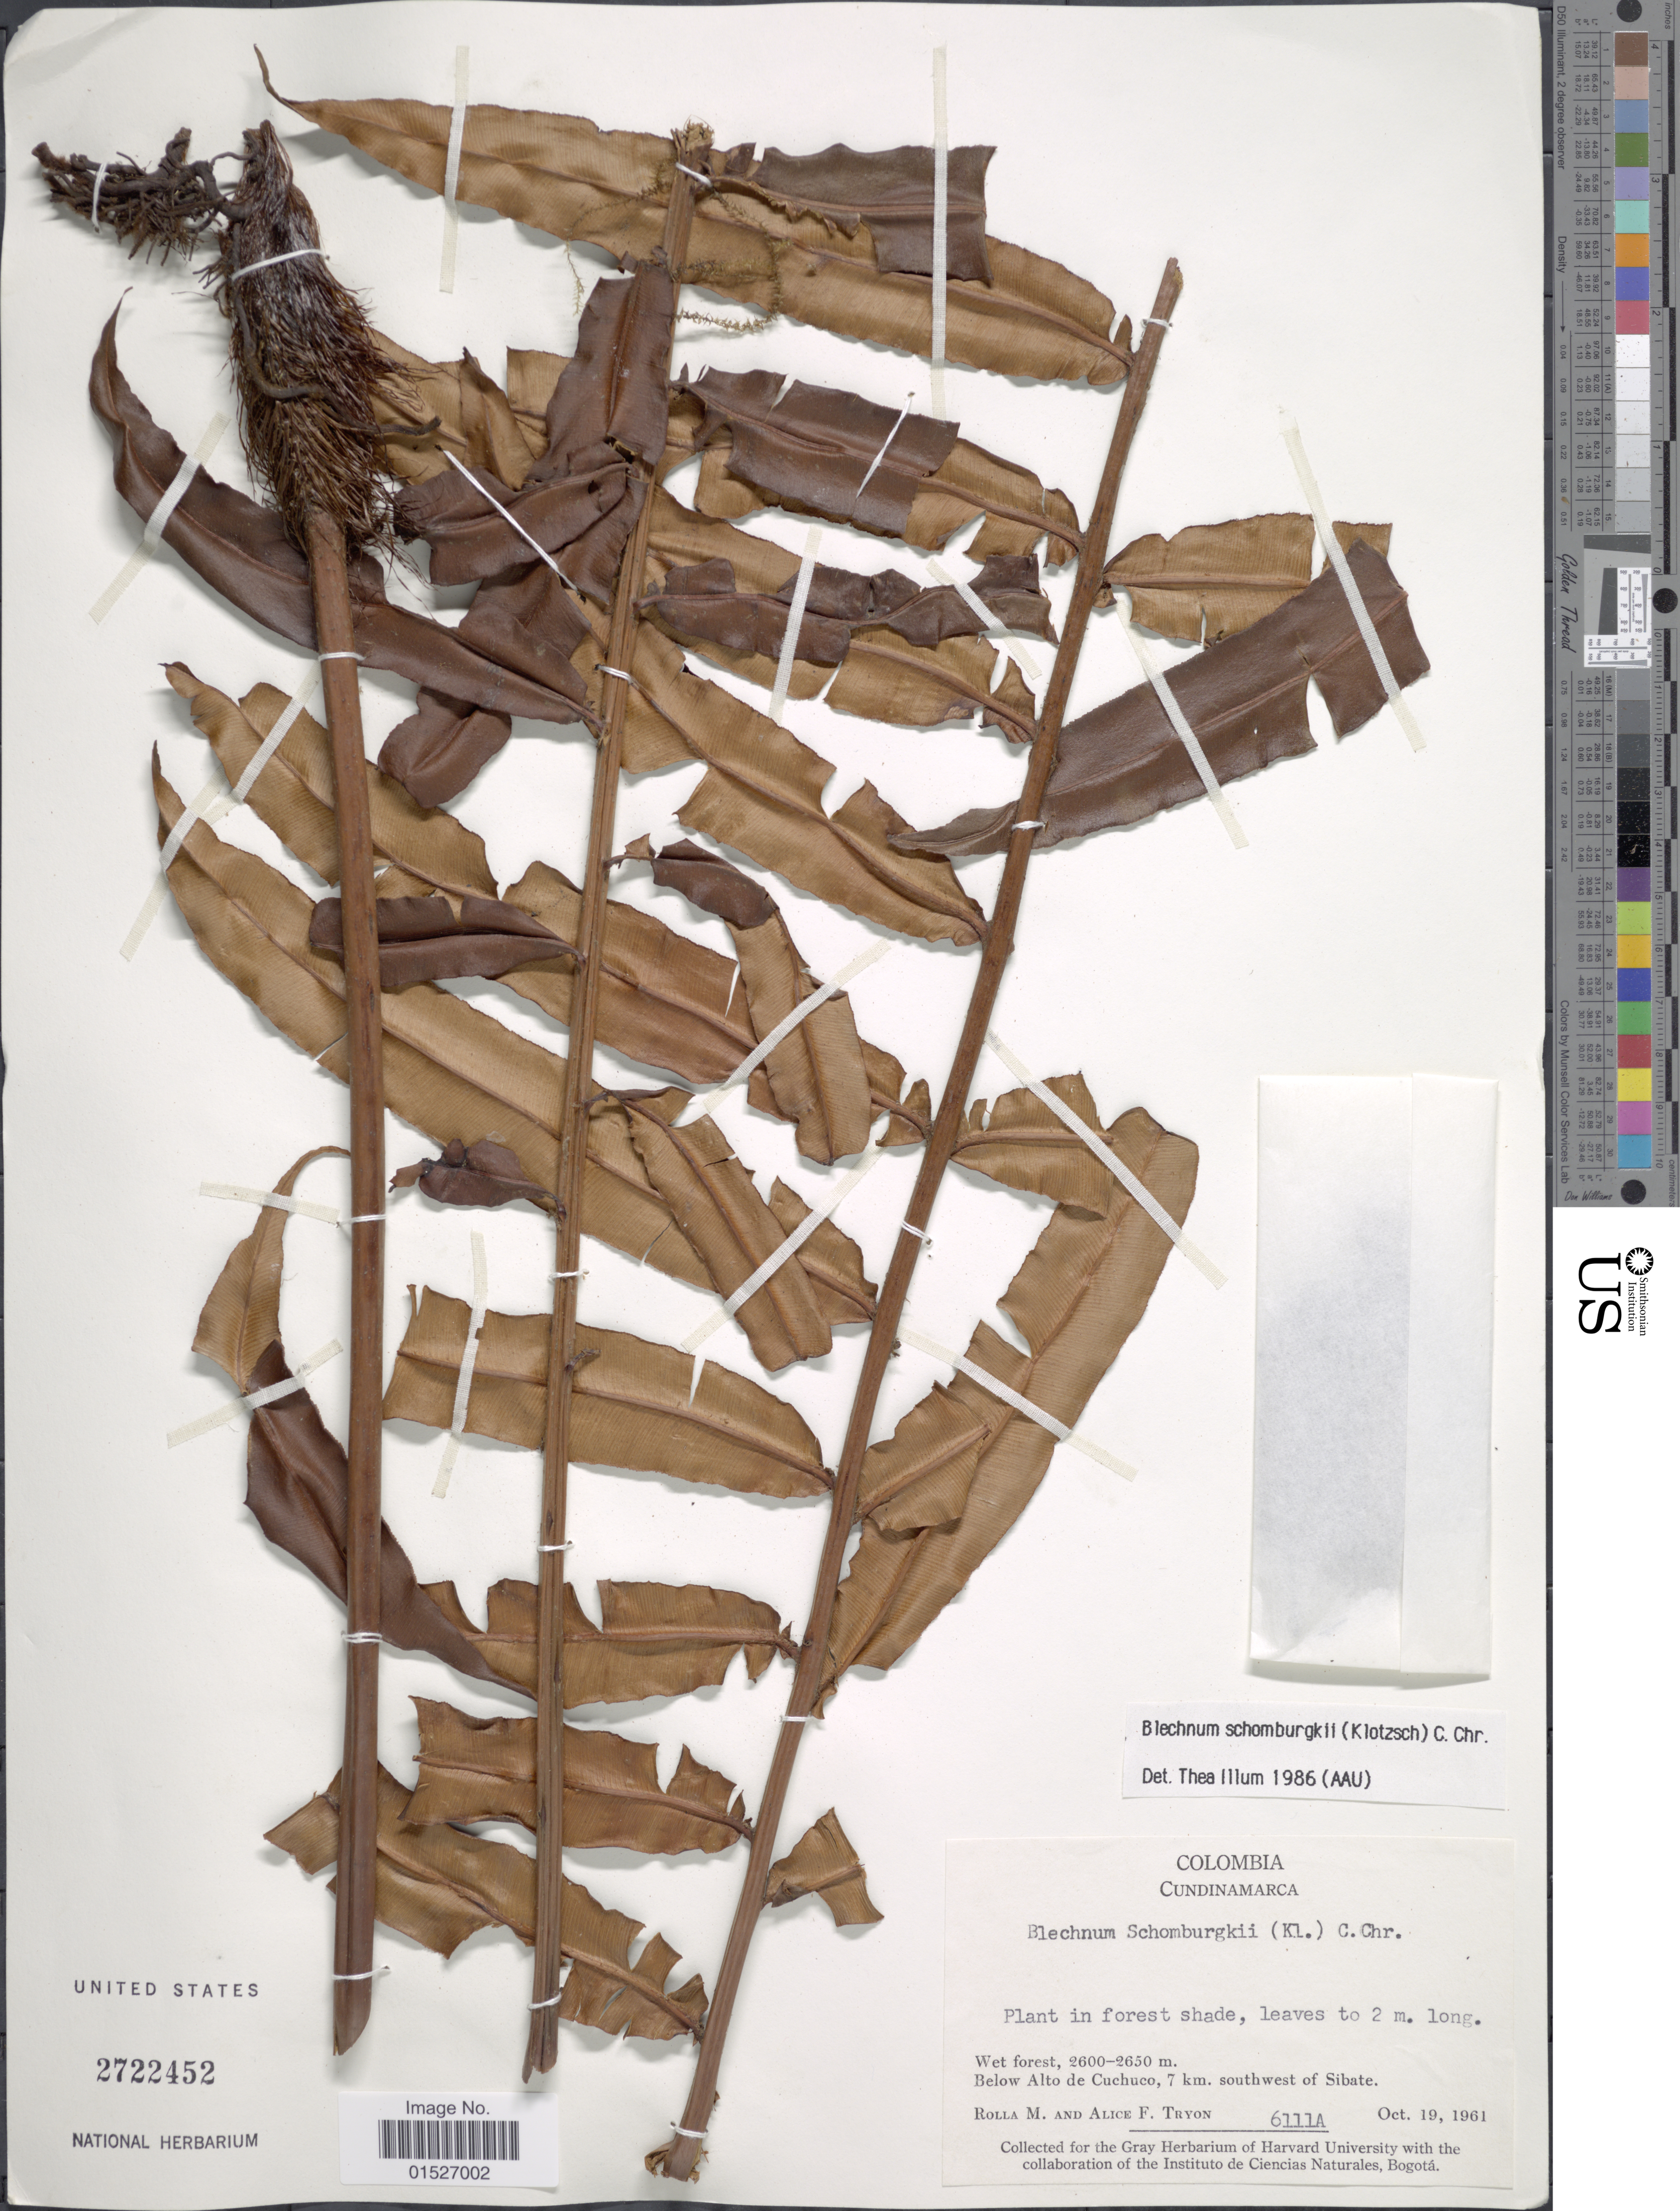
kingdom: Plantae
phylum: Tracheophyta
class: Polypodiopsida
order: Polypodiales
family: Blechnaceae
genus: Blechnum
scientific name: Blechnum schomburgkii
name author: (Klotzsch) C. Chr.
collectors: R. M. Tryon & A. F. Tryon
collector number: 6111A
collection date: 1961-10-19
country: Colombia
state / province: Cundinamarca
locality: Below Alto de Cuchuco, 7 km, southwest of Sibate.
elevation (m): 2600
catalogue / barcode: US 2722452